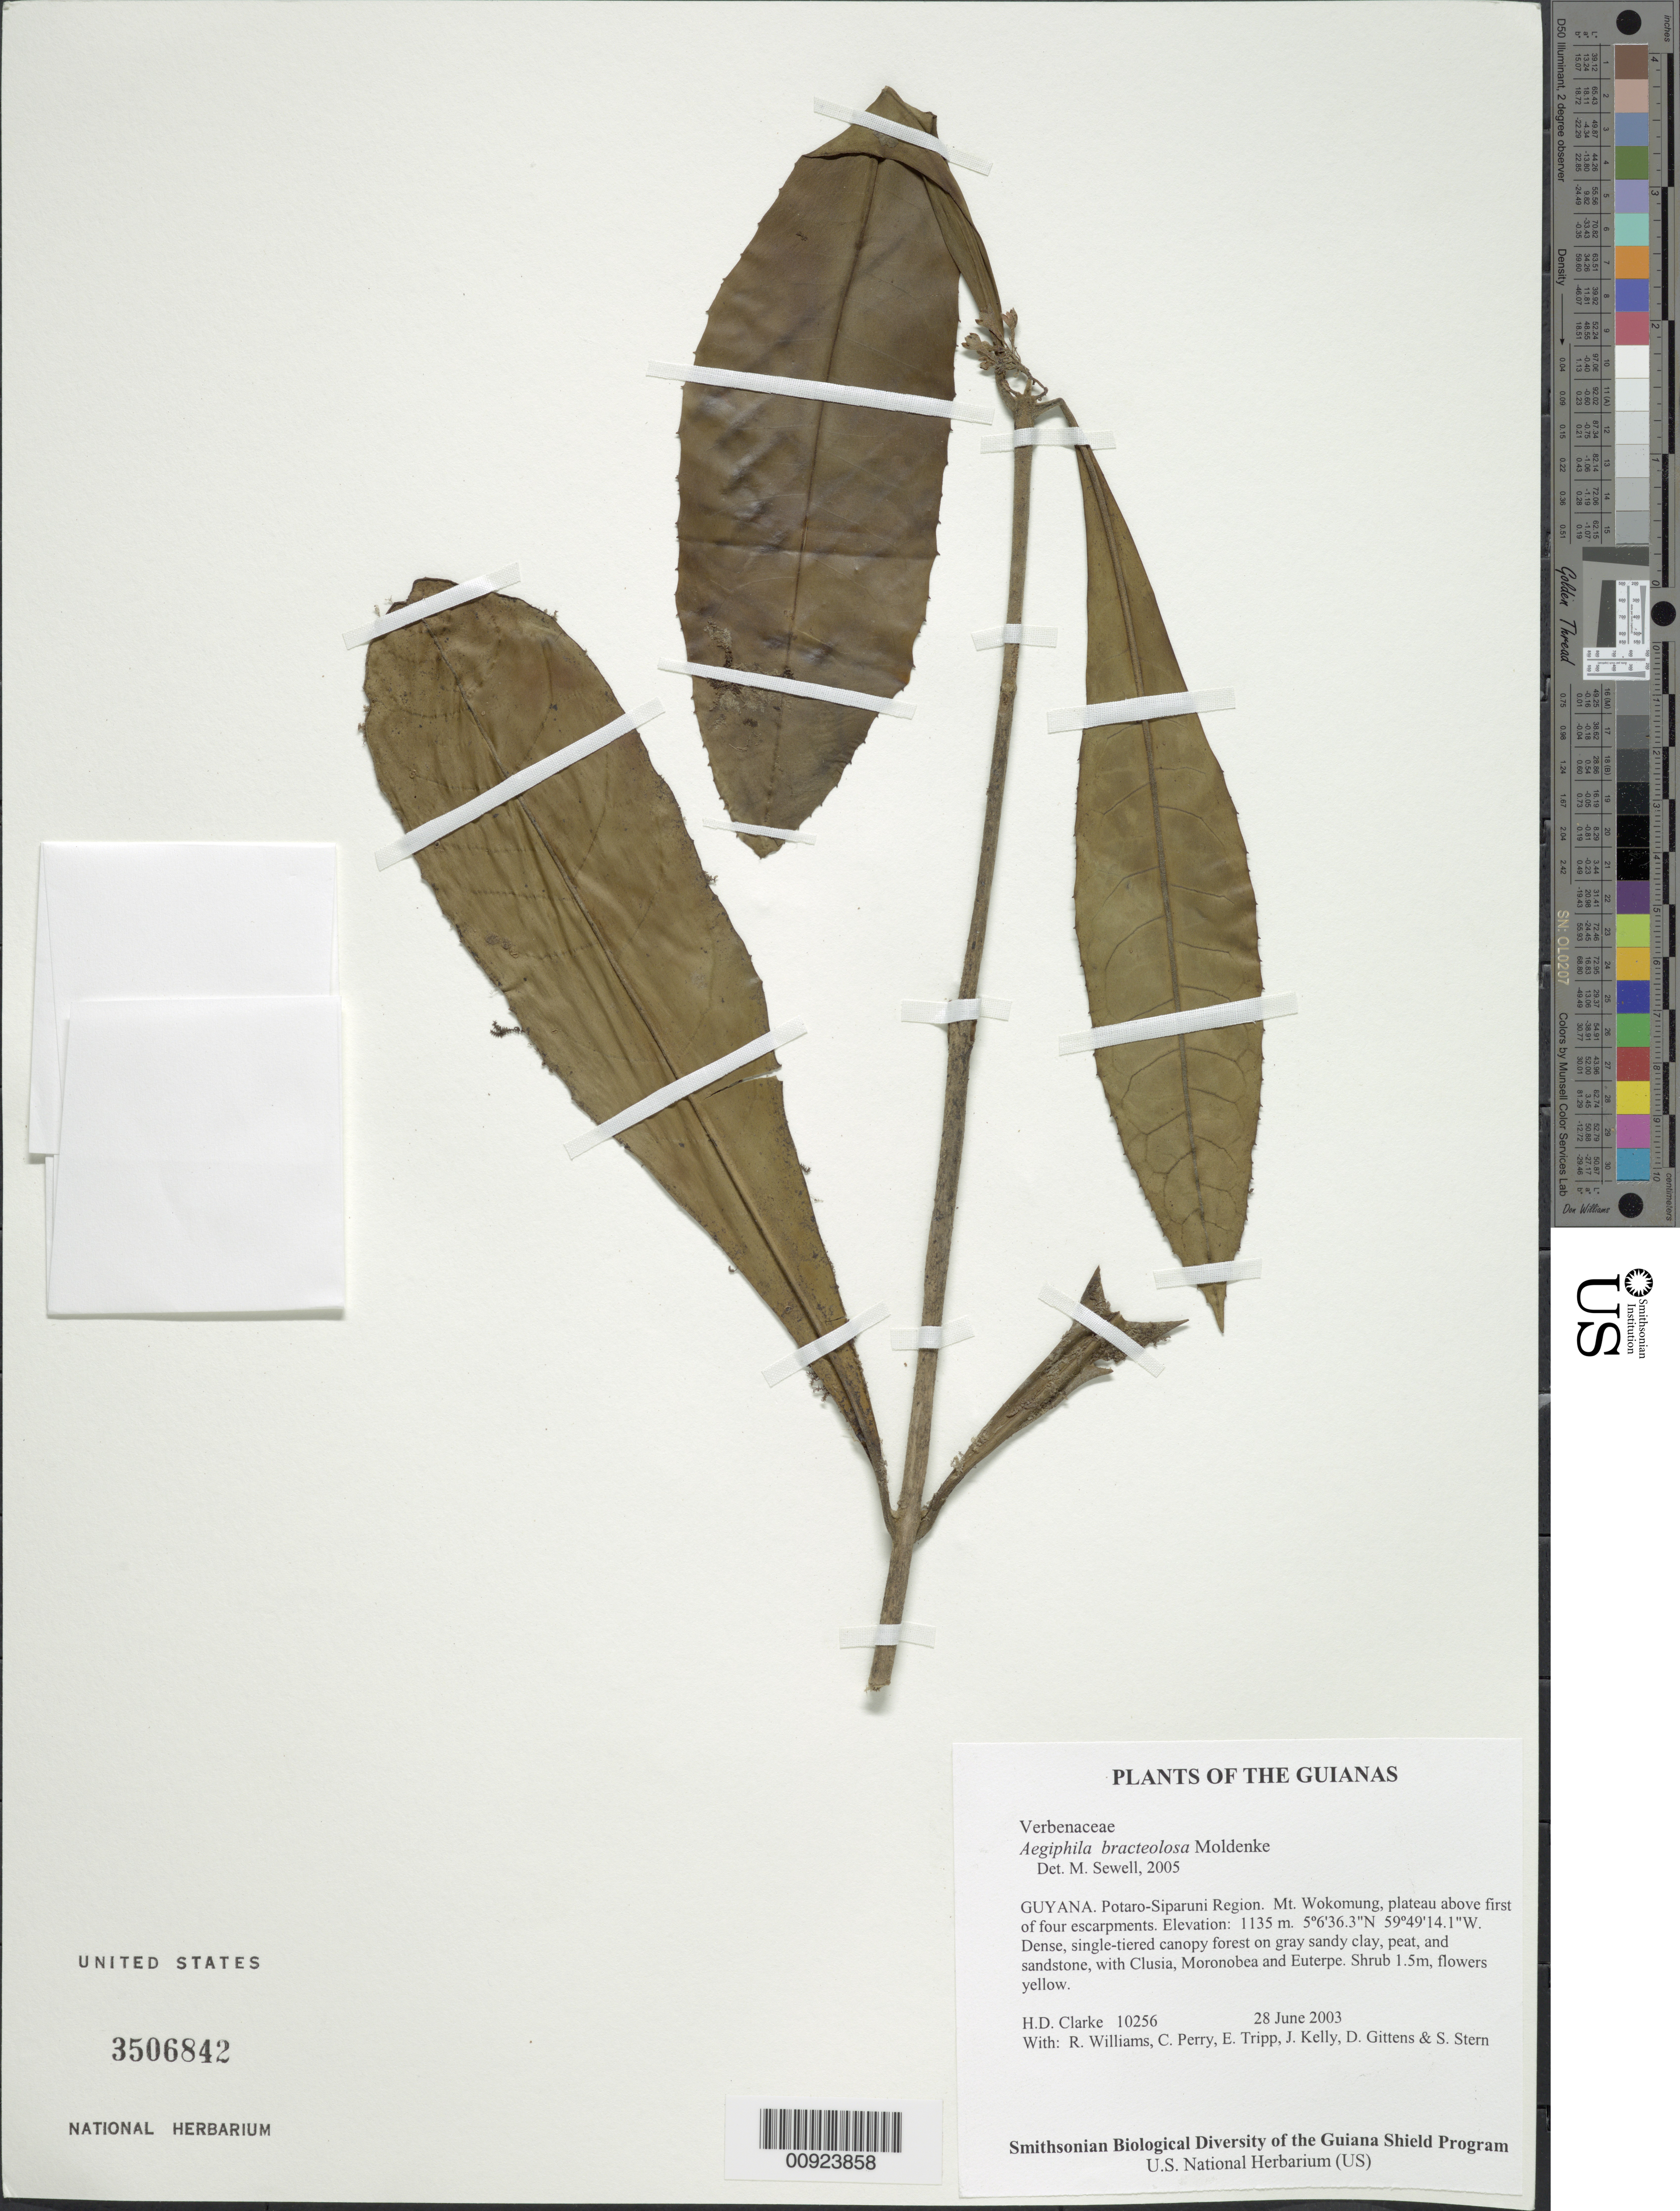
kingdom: Plantae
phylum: Tracheophyta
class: Magnoliopsida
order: Lamiales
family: Lamiaceae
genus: Aegiphila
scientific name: Aegiphila bracteolosa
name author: Moldenke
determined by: Sewell, M.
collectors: H. D. Clarke, R. Williams, C. Perry, E. Tripp, J. Kelly, D. Gittens & S. R. Stern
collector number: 10256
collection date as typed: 28 June 2003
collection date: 2003-06-28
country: Guyana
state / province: Potaro-Siparuni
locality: Mt. Wokomung, plateau above first of four escarpments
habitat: Dense, single-tiered canopy forest on gray sandy clay, peat, and sandstone, with Clusia, Moronobea and Euterpe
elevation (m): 1135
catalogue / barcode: US 3506842